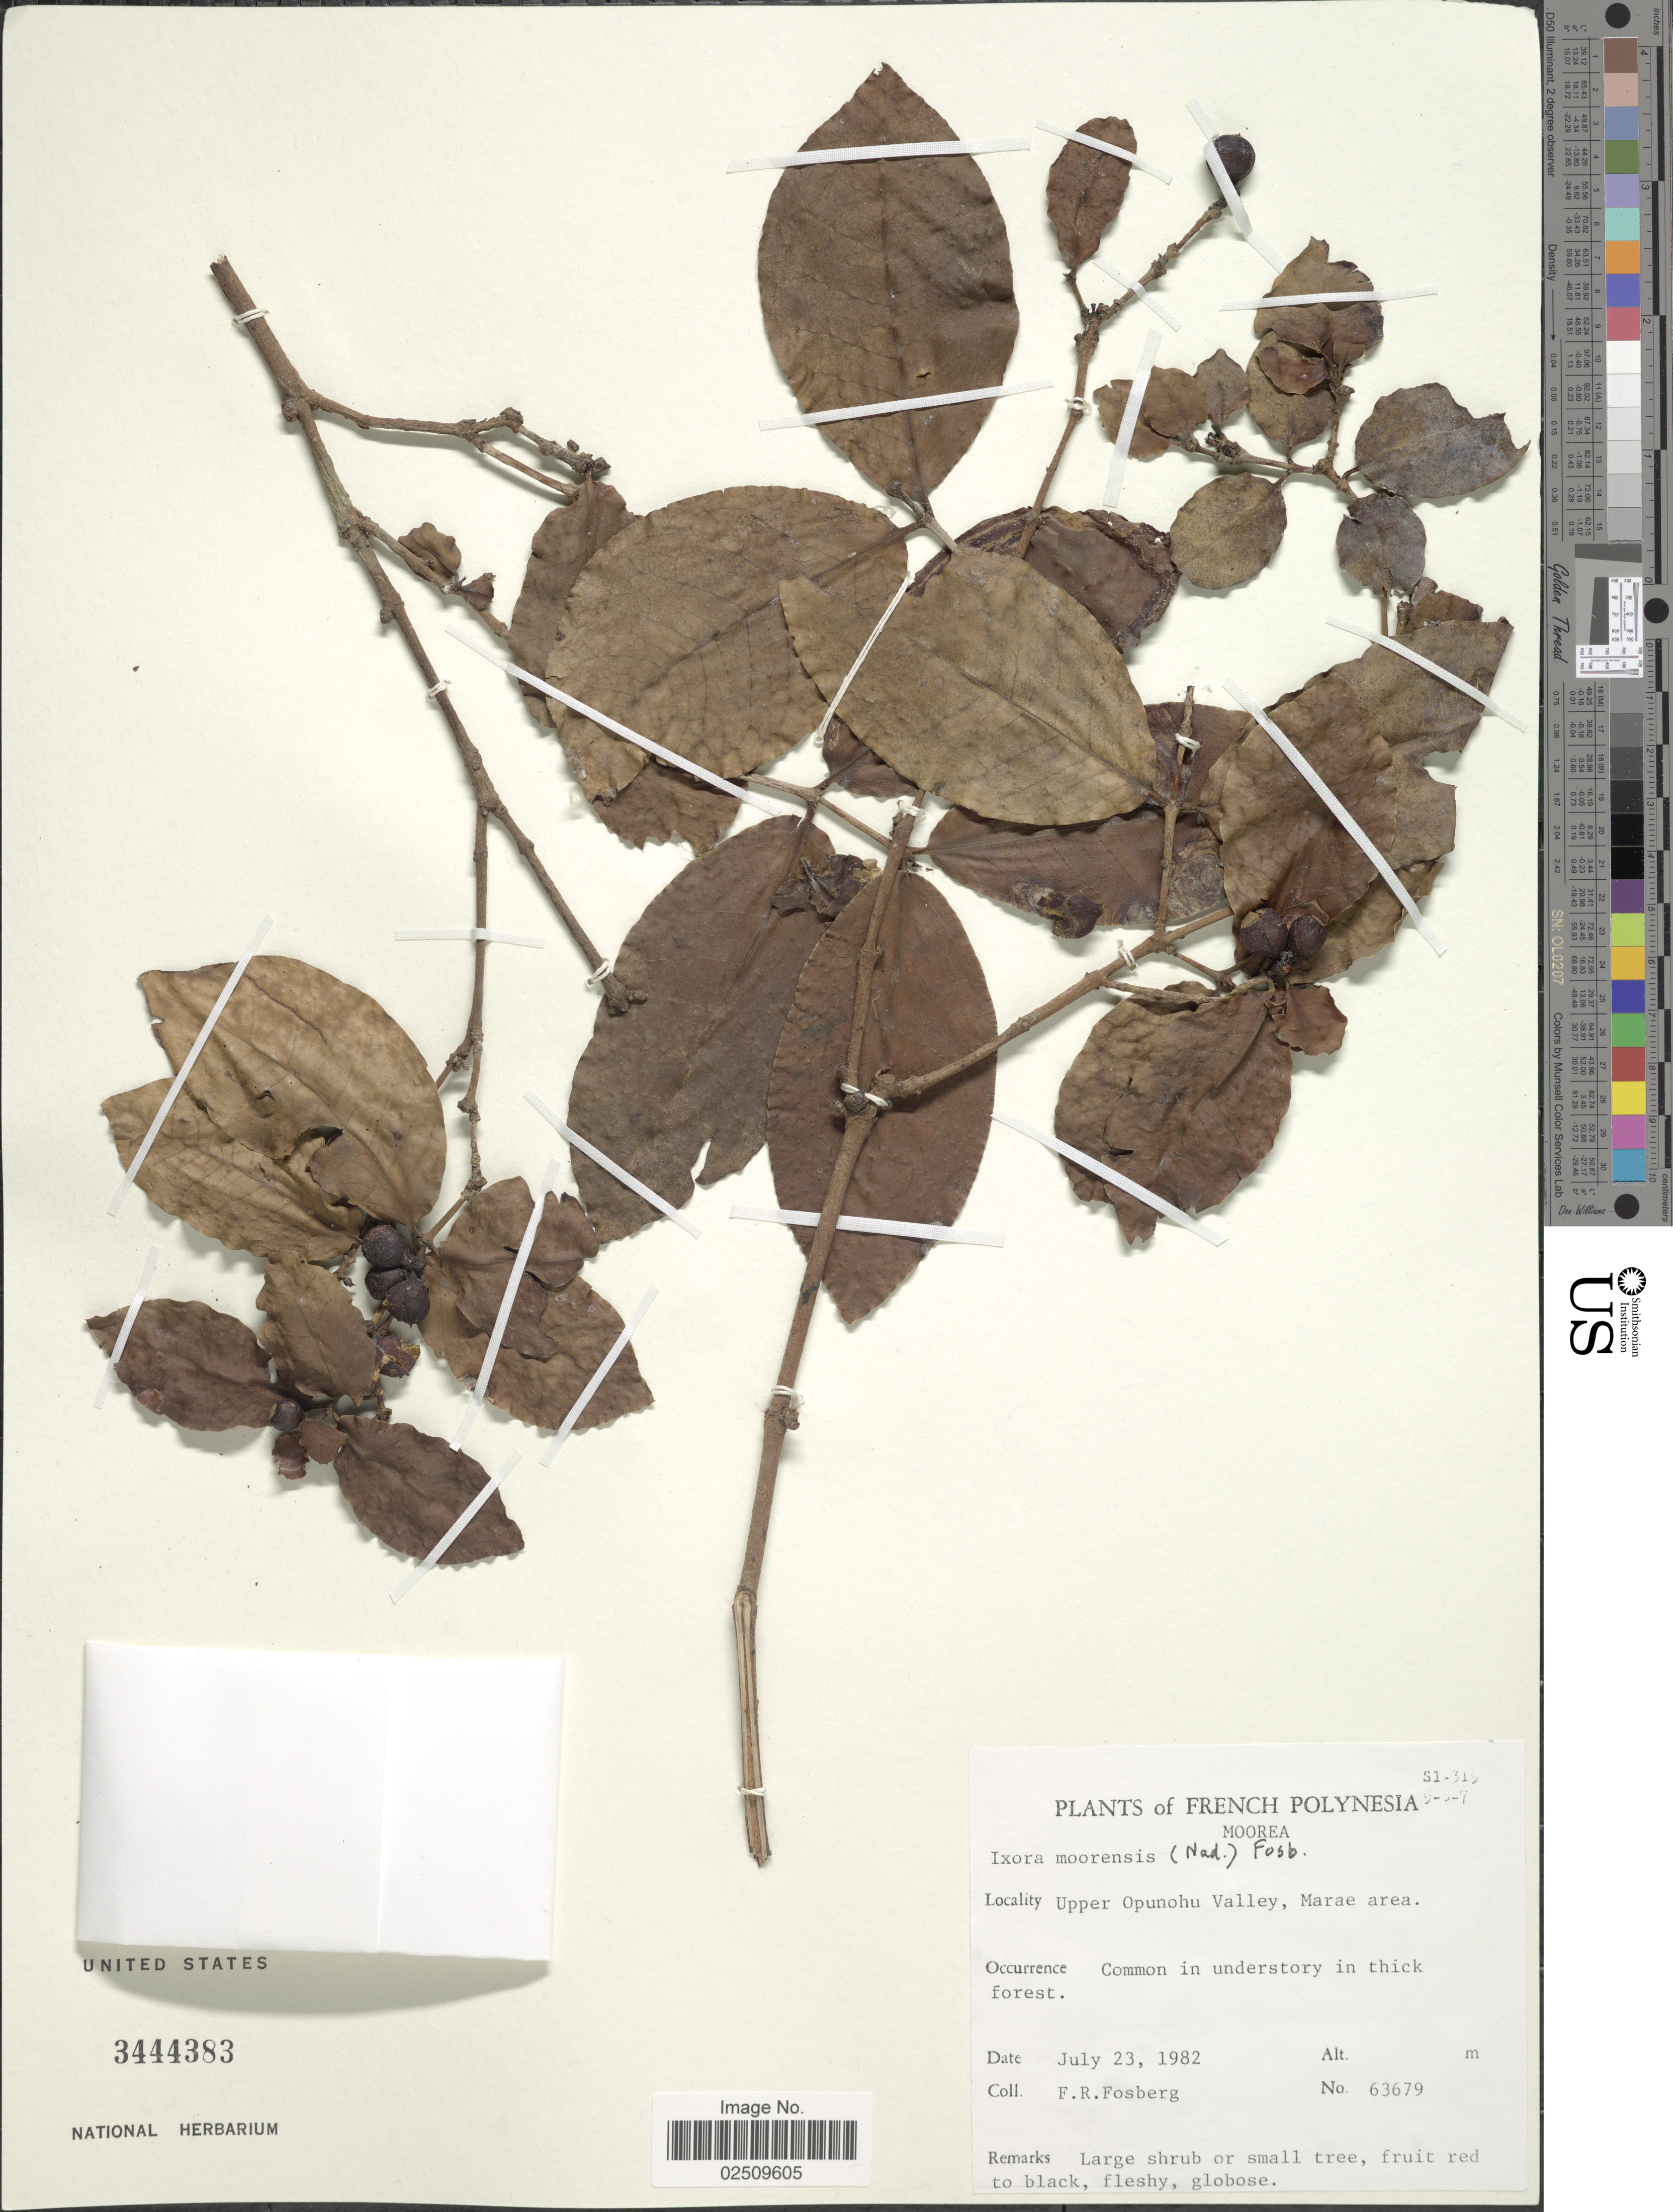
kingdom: Plantae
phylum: Tracheophyta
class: Magnoliopsida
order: Gentianales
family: Rubiaceae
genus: Ixora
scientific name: Ixora mooreensis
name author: (Nadeaud) Fosberg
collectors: F. R. Fosberg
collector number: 63679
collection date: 1982-07-23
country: French Polynesia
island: Moorea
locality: Moorea, Upper Opunohu Valley, Marae area, Commun in understory in thick forest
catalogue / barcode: US 3444383